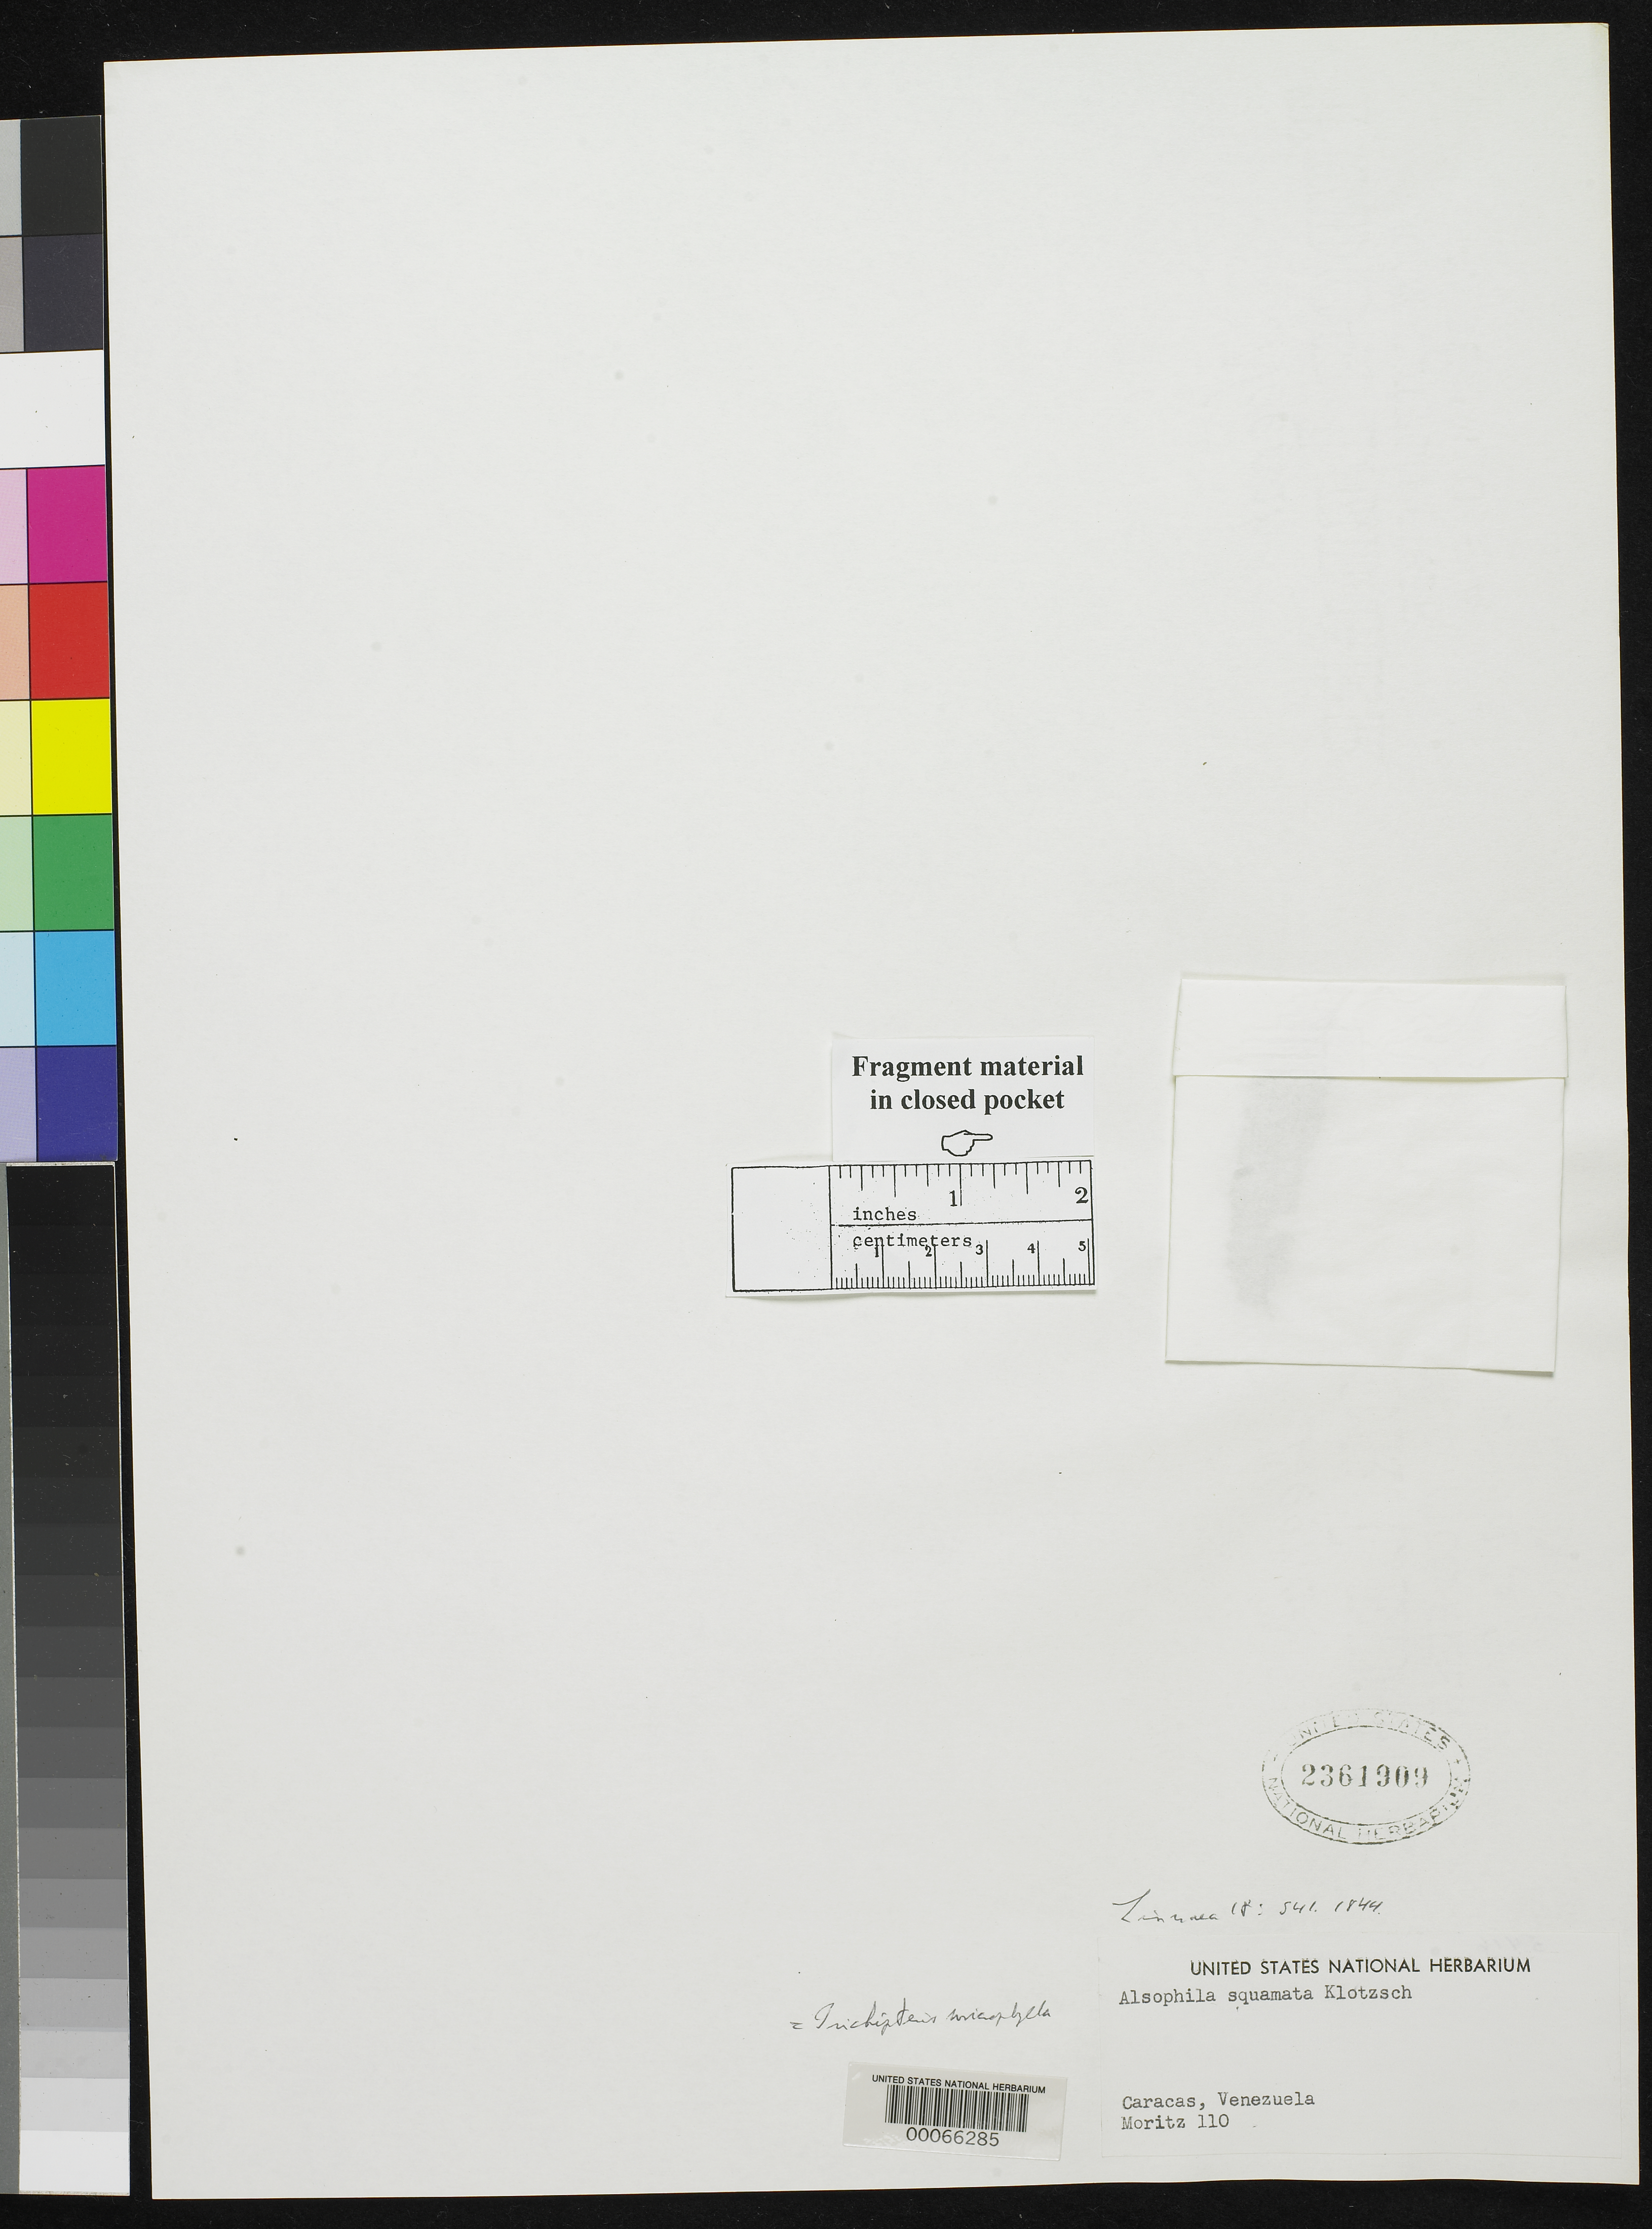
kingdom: Plantae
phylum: Tracheophyta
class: Polypodiopsida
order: Cyatheales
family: Cyatheaceae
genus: Alsophila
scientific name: Alsophila squamata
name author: Klotzsch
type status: Isotype Fragment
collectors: J. W. Moritz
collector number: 110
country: Venezuela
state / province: Distrito Federal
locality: Caracas.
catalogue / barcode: US 2361909